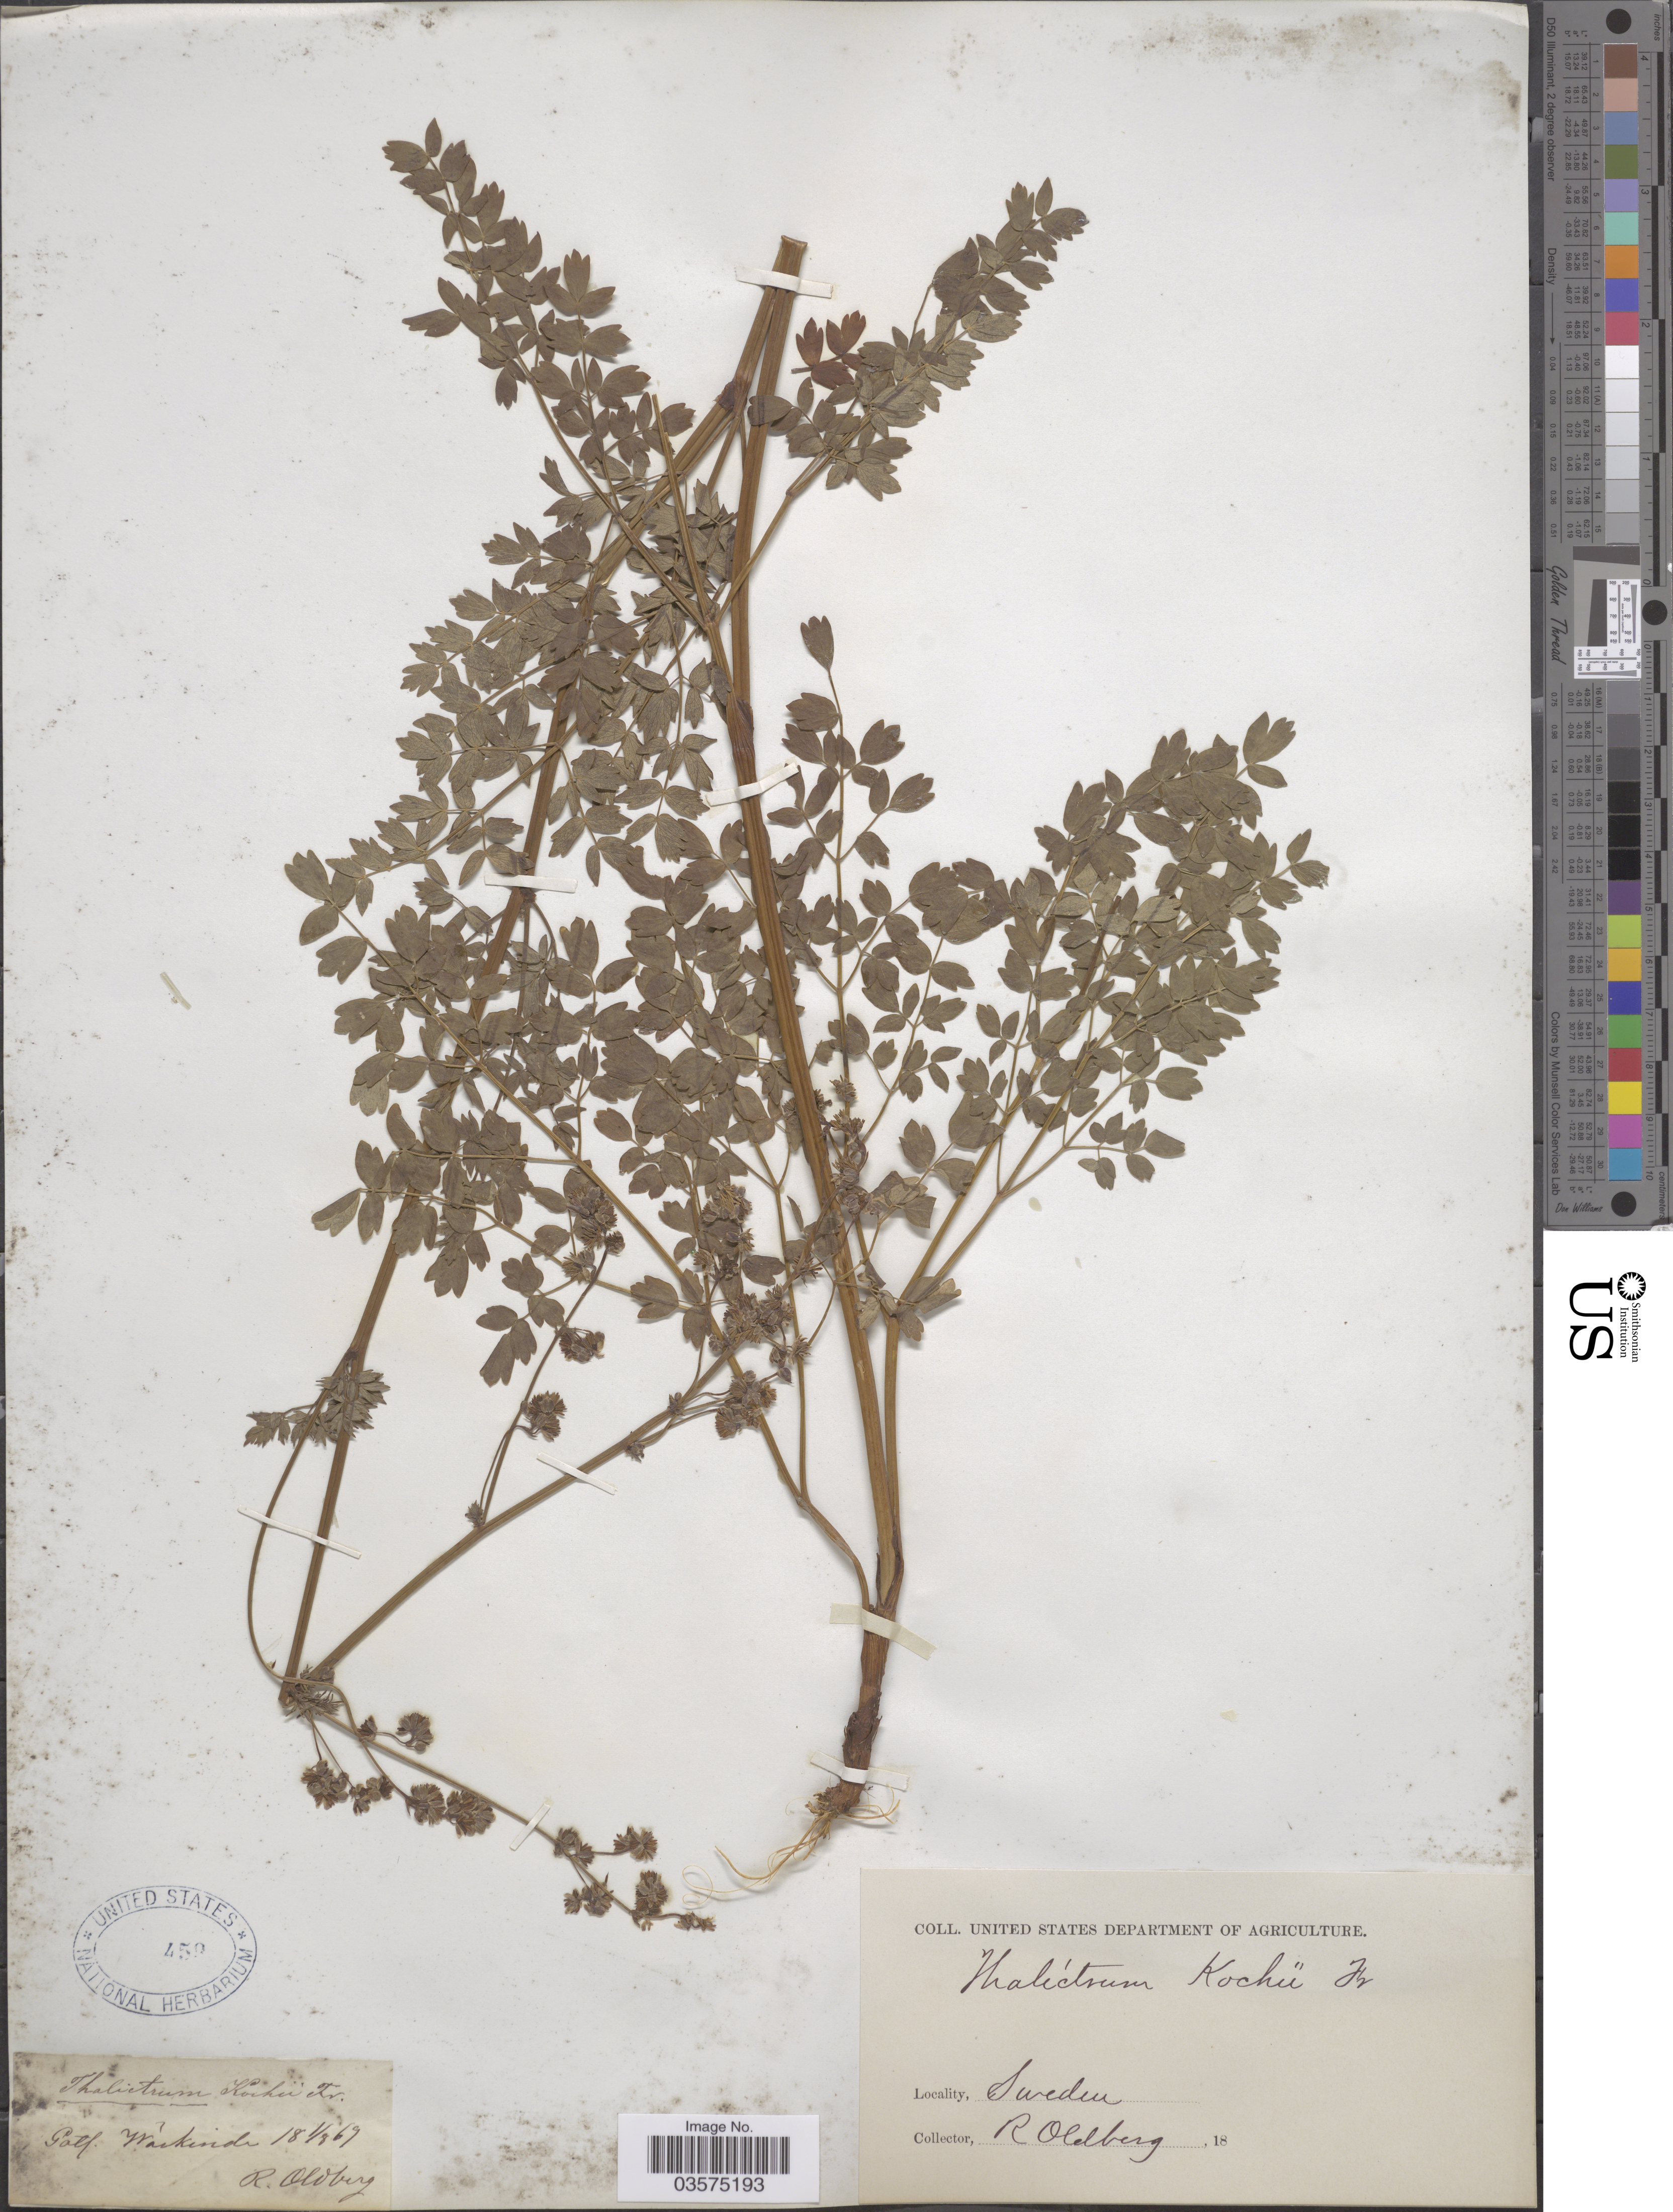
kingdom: Plantae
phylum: Tracheophyta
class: Magnoliopsida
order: Ranunculales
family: Ranunculaceae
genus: Thalictrum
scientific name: Thalictrum kochii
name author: Fr. a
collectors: R. Oldberg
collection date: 1869-08-01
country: Sweden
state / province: Gotland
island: Gotland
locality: Gotl. Waskinde [= Väskinde].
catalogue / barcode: US 459